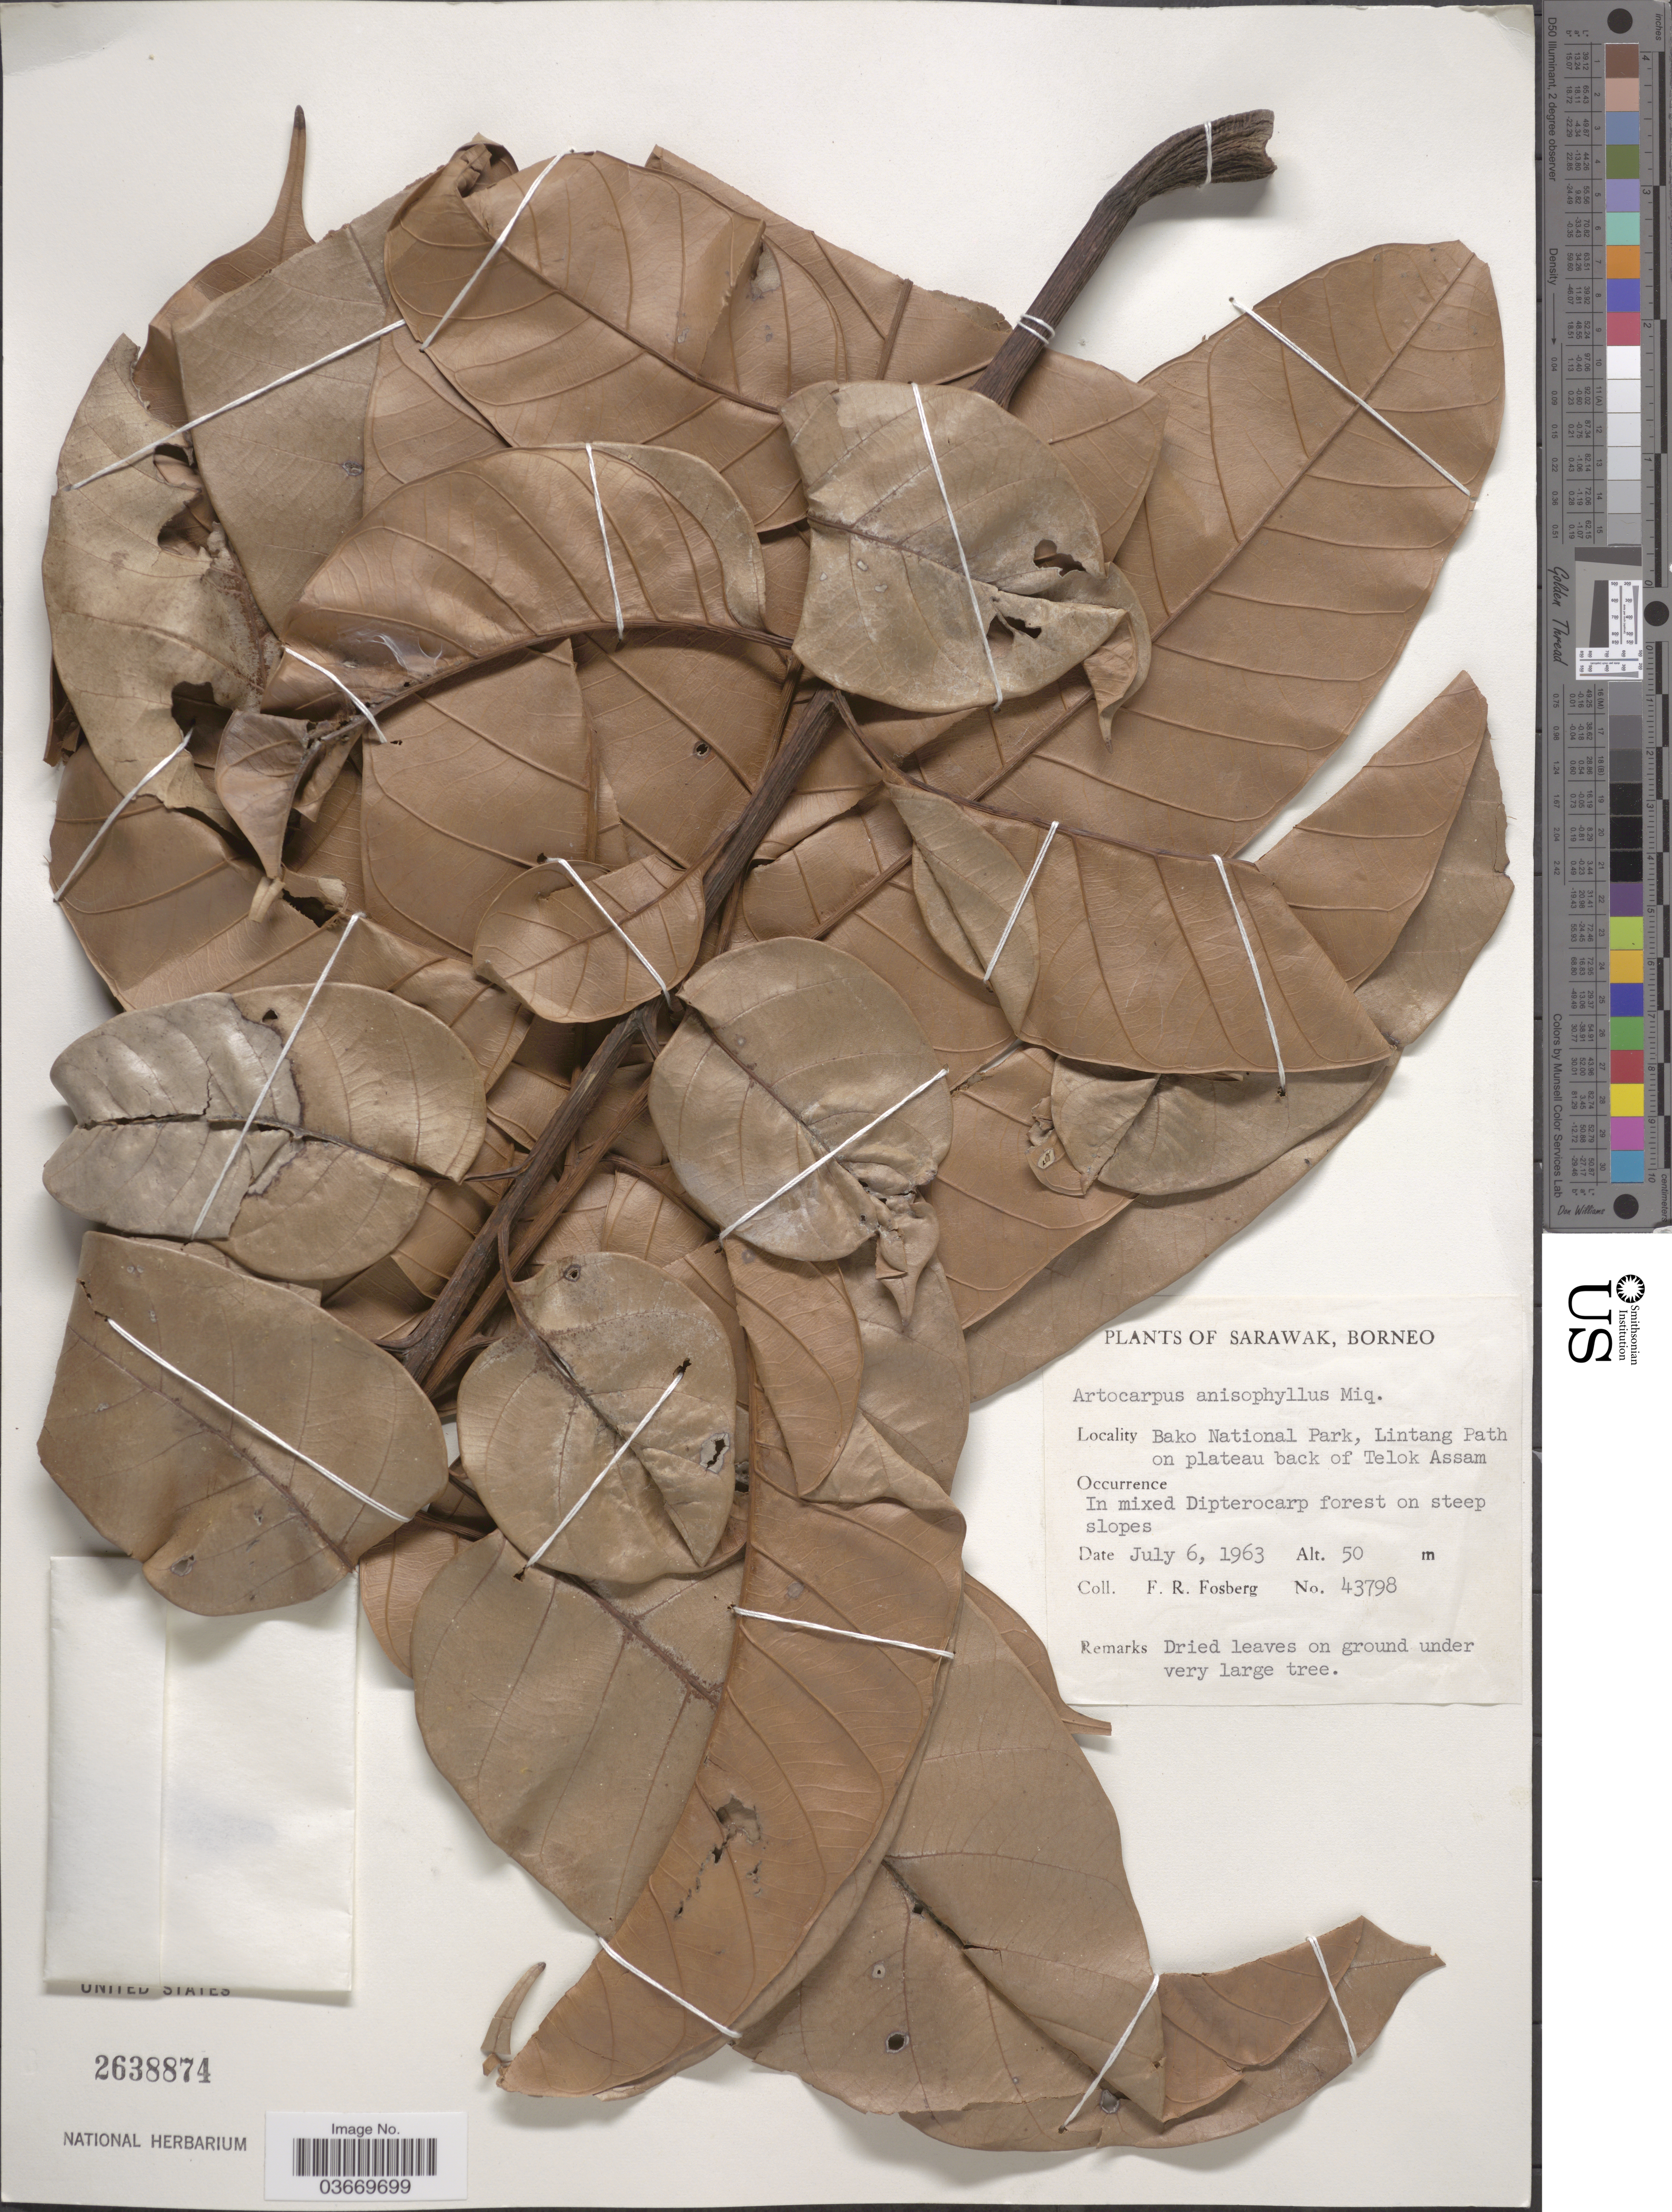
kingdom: Plantae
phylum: Tracheophyta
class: Magnoliopsida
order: Rosales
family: Moraceae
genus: Artocarpus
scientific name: Artocarpus annulatus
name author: F.M. Jarrett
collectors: F. R. Fosberg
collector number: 43798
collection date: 1963-07-06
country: Malaysia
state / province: Sarawak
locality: Sarawak, Borneo. Bako National Park, Lintang Path on plateau back of Telok Assam.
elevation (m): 50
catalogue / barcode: US 2638874